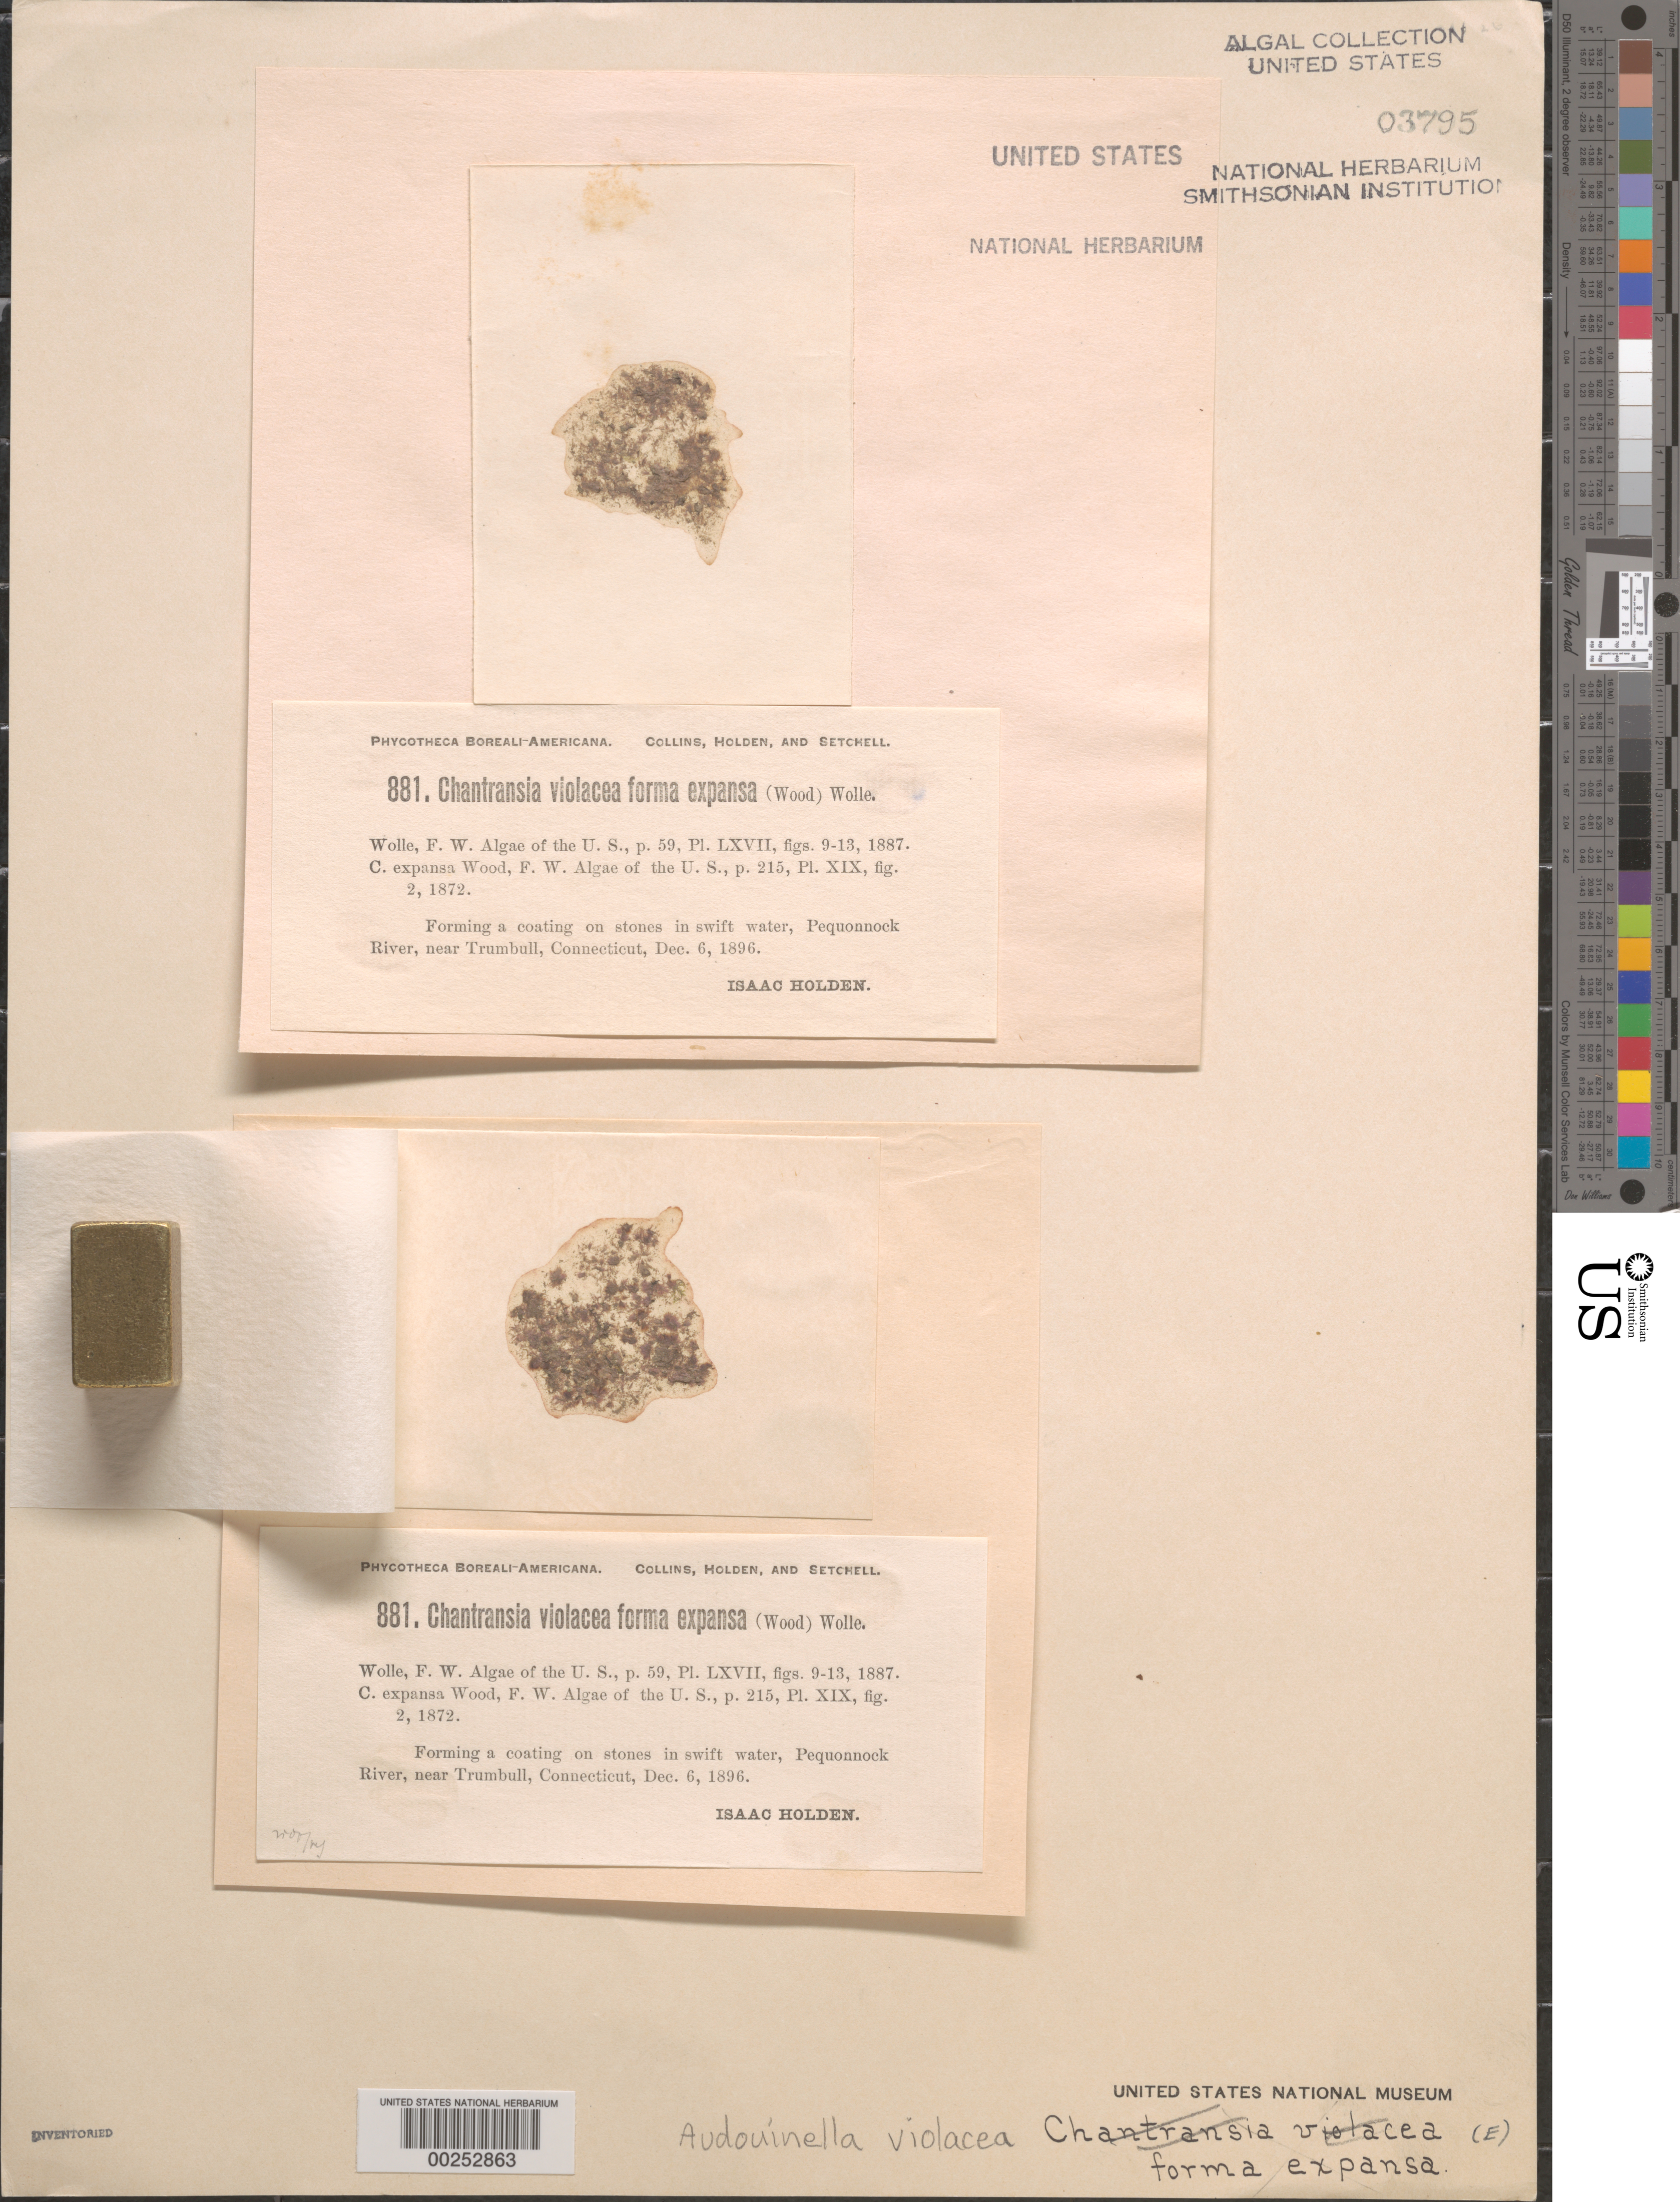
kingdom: Plantae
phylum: Rhodophyta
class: Florideophyceae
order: Acrochaetiales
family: Audouinellaceae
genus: Audouinella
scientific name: Audouinella hermannii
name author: (Roth) Duby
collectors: I. Holden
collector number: PB-A 881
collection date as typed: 06 Dec 1896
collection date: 1896-12-06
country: United States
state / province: Connecticut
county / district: Fairfield County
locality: Pequonnock River, near Trumbull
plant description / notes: Collins, Holden & Setchell, Phycotheca Boreali-Americana, as Chantransia violacea f. expansa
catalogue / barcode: US 3795